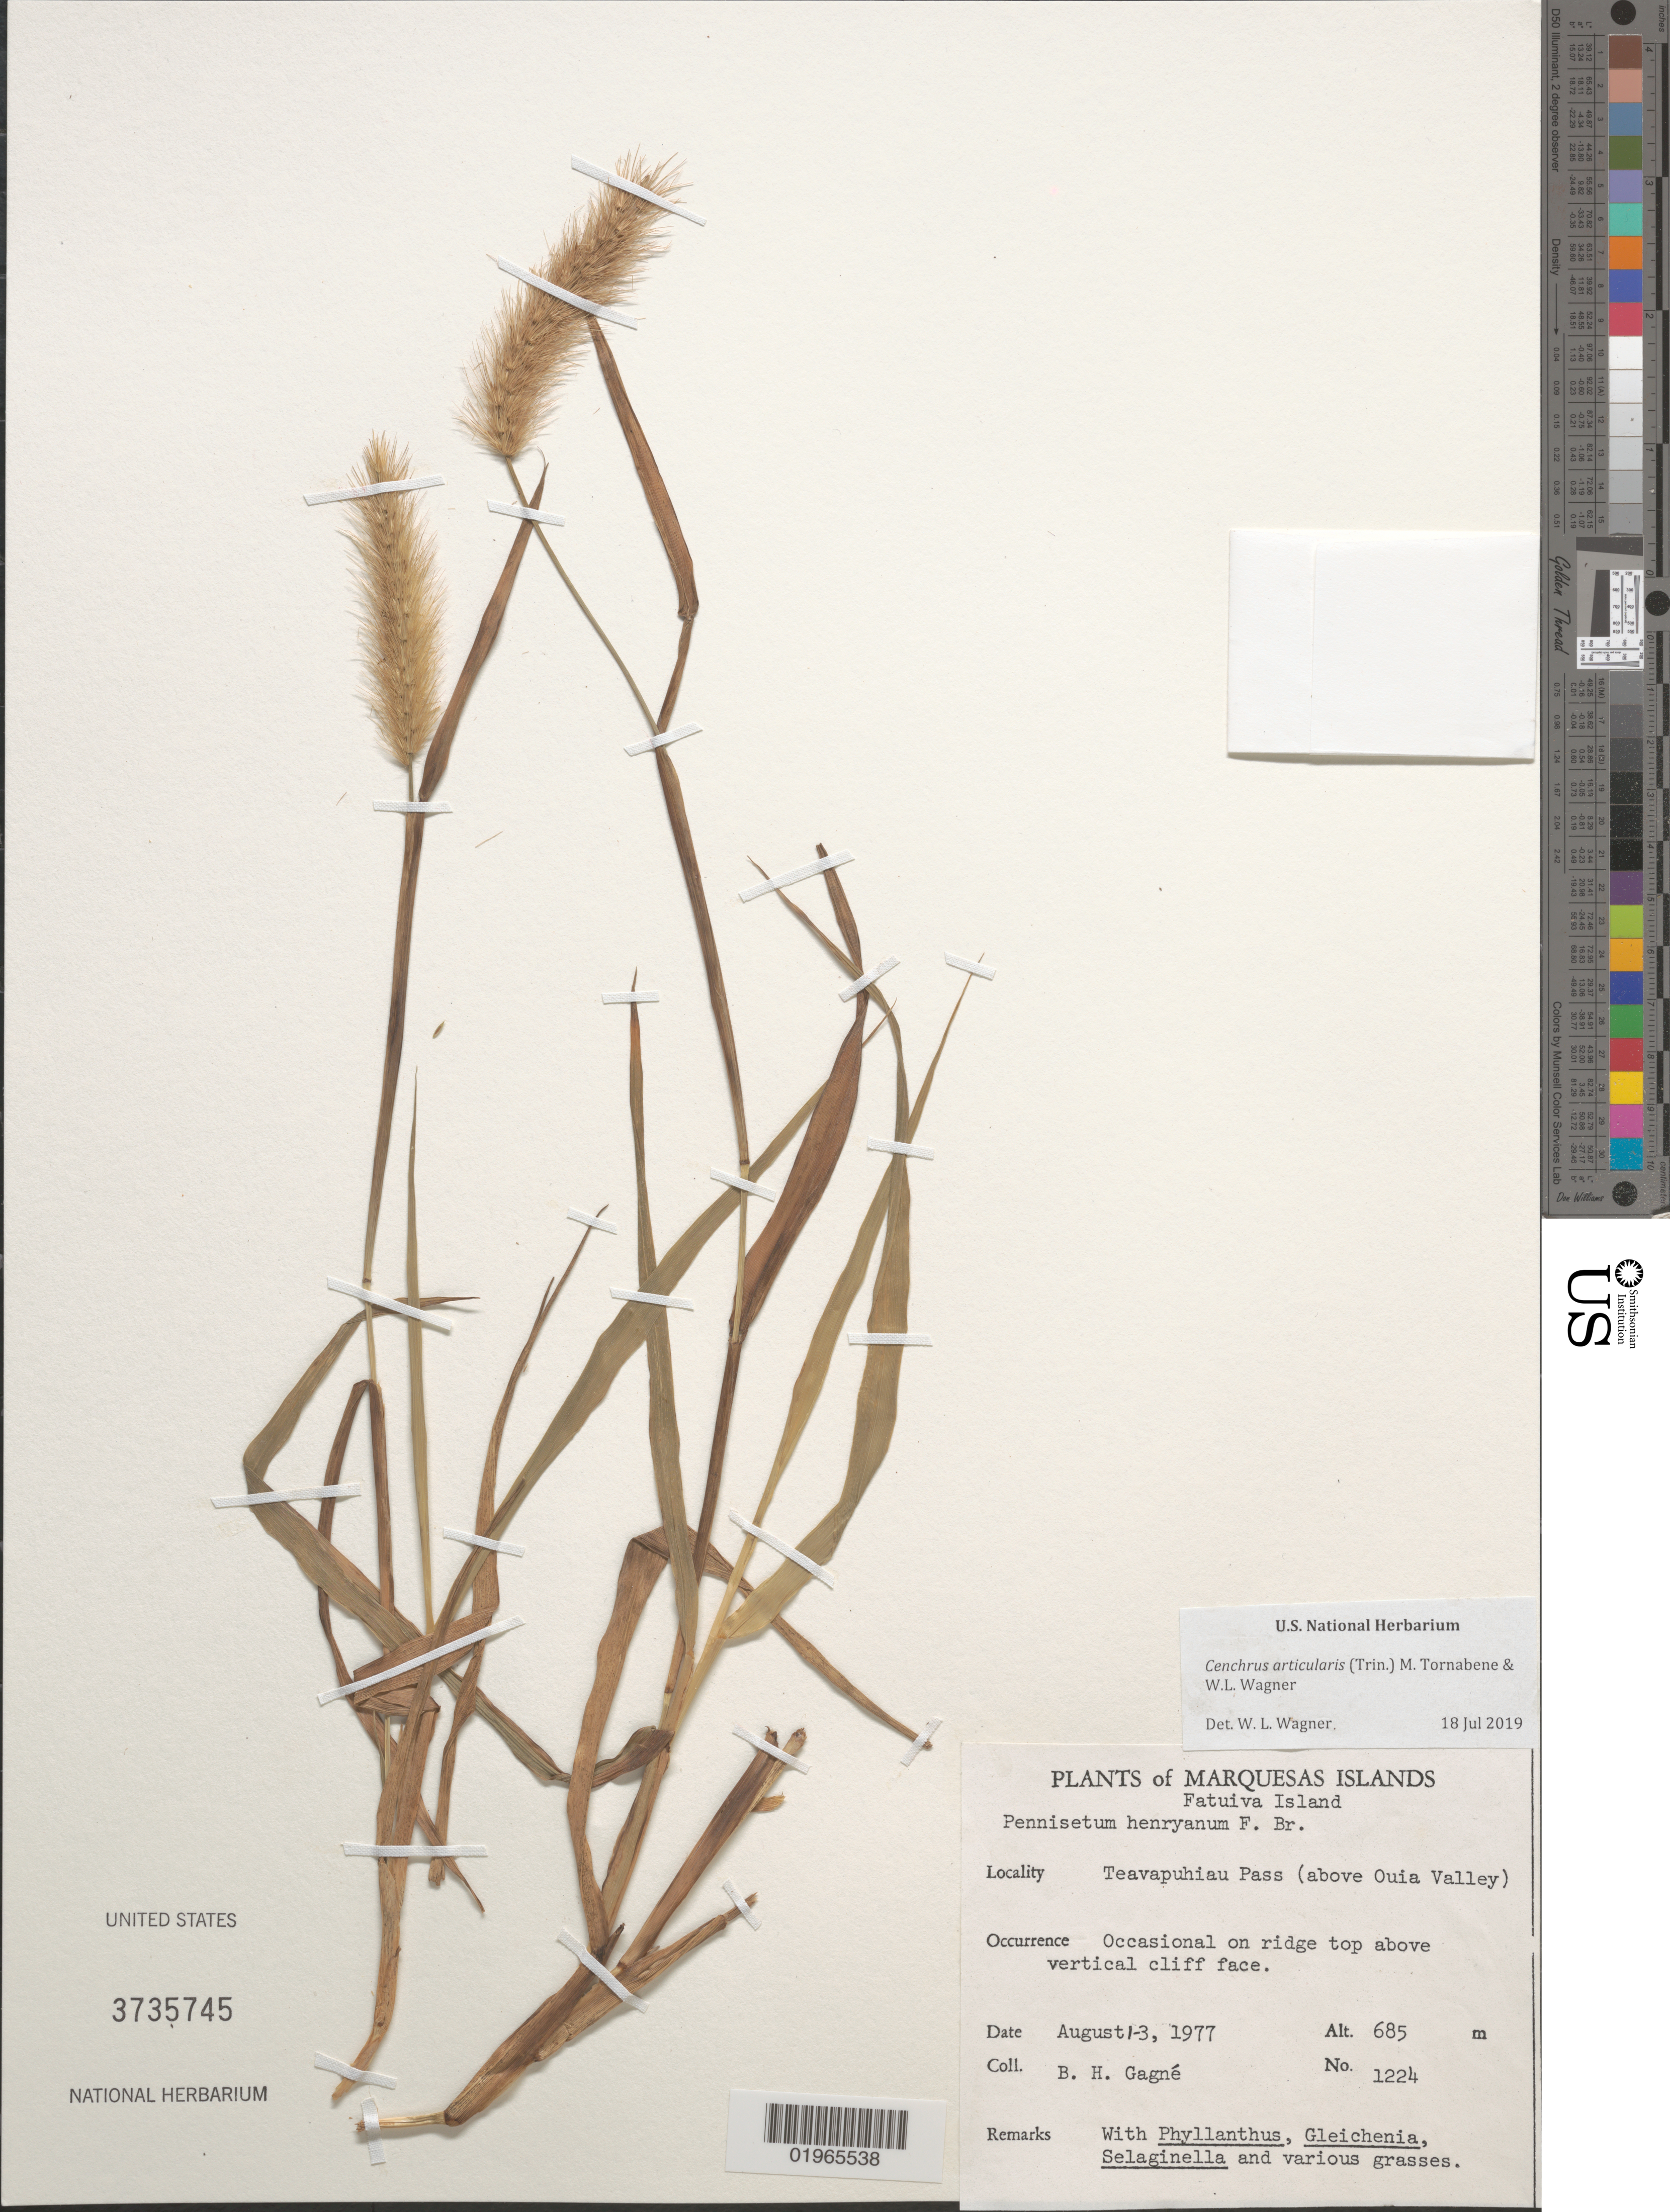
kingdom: Plantae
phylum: Tracheophyta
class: Liliopsida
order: Poales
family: Poaceae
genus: Cenchrus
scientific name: Cenchrus articularis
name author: (Trin.) M.W. Tornab. & W.L. Wagner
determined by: Wagner, W. L., (BOT), Smithsonian Institution - National Museum of Natural History (UNITED STATES)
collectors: B. H. Gagné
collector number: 1224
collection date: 1977-08-01/1977-08-03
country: French Polynesia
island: Fatu Hiva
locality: Teavapuhiau Pass (above Ouia Valley)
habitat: Occasional on ridge top above vertical cliff face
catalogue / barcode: US 3735745